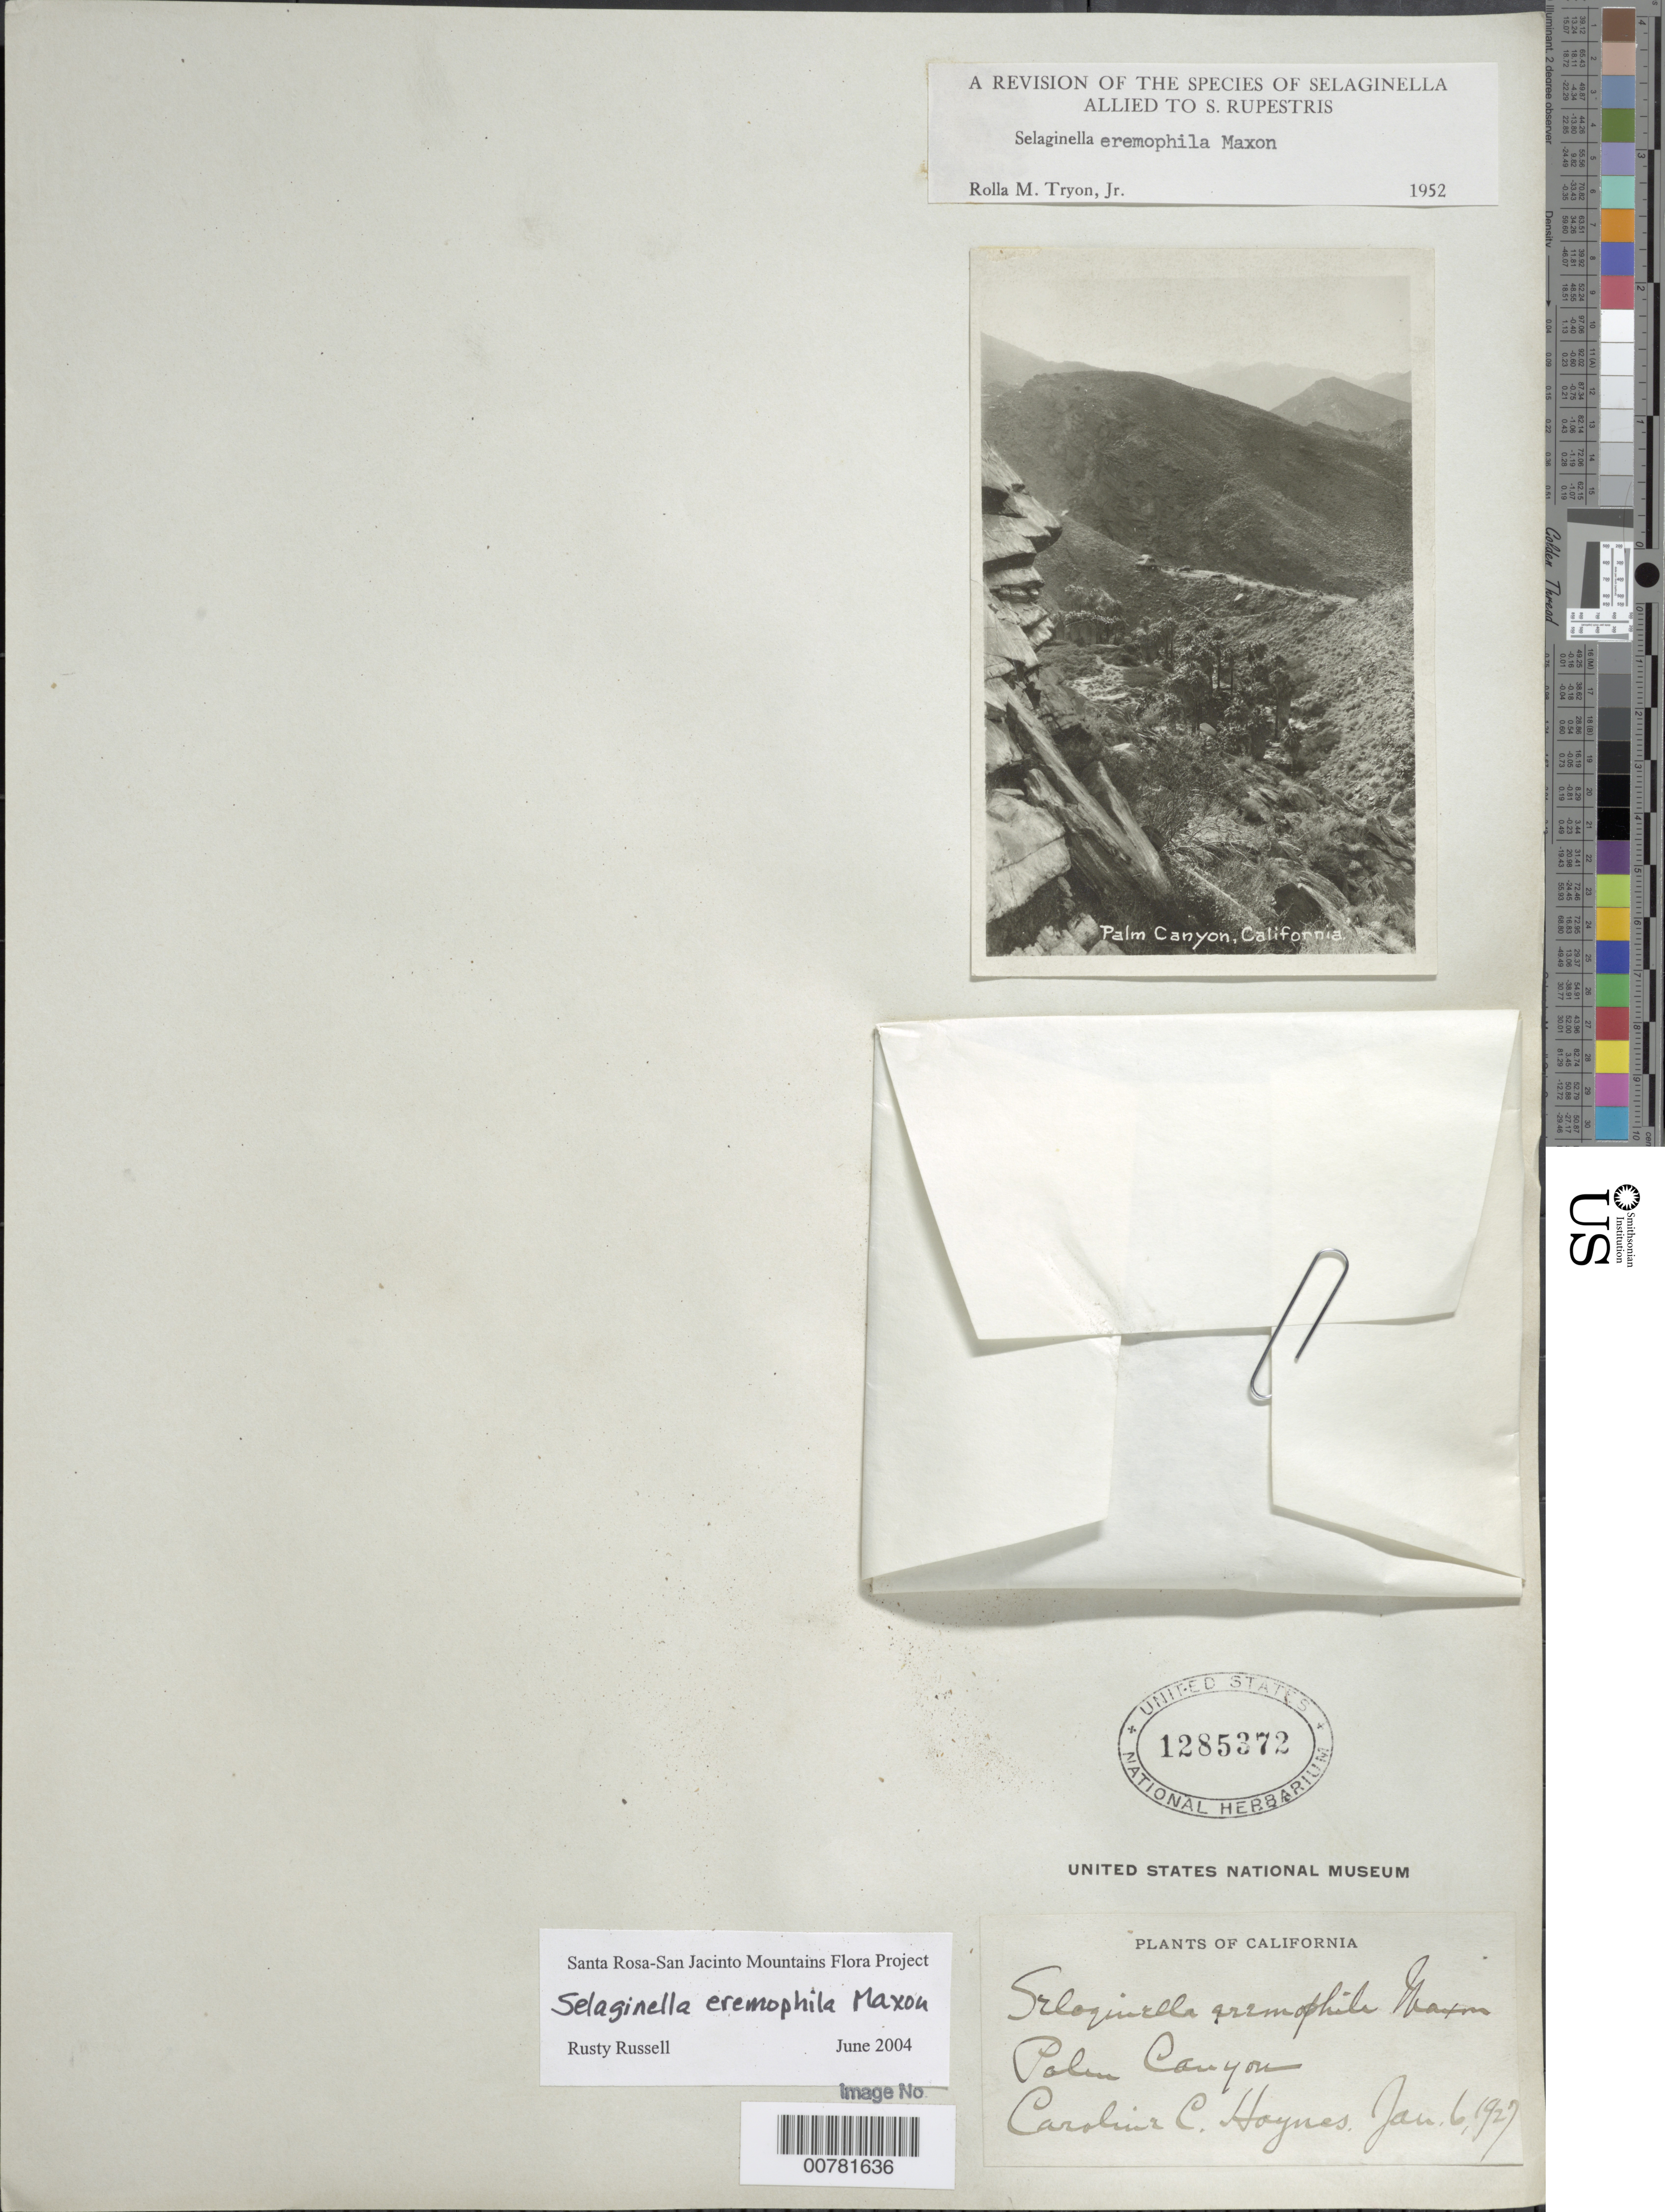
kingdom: Plantae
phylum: Tracheophyta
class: Lycopodiopsida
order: Selaginellales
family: Selaginellaceae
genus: Selaginella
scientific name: Selaginella eremophila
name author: Maxon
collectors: C. Haynes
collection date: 1927-01-06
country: United States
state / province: California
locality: Palm Canyon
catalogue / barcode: US 1285372